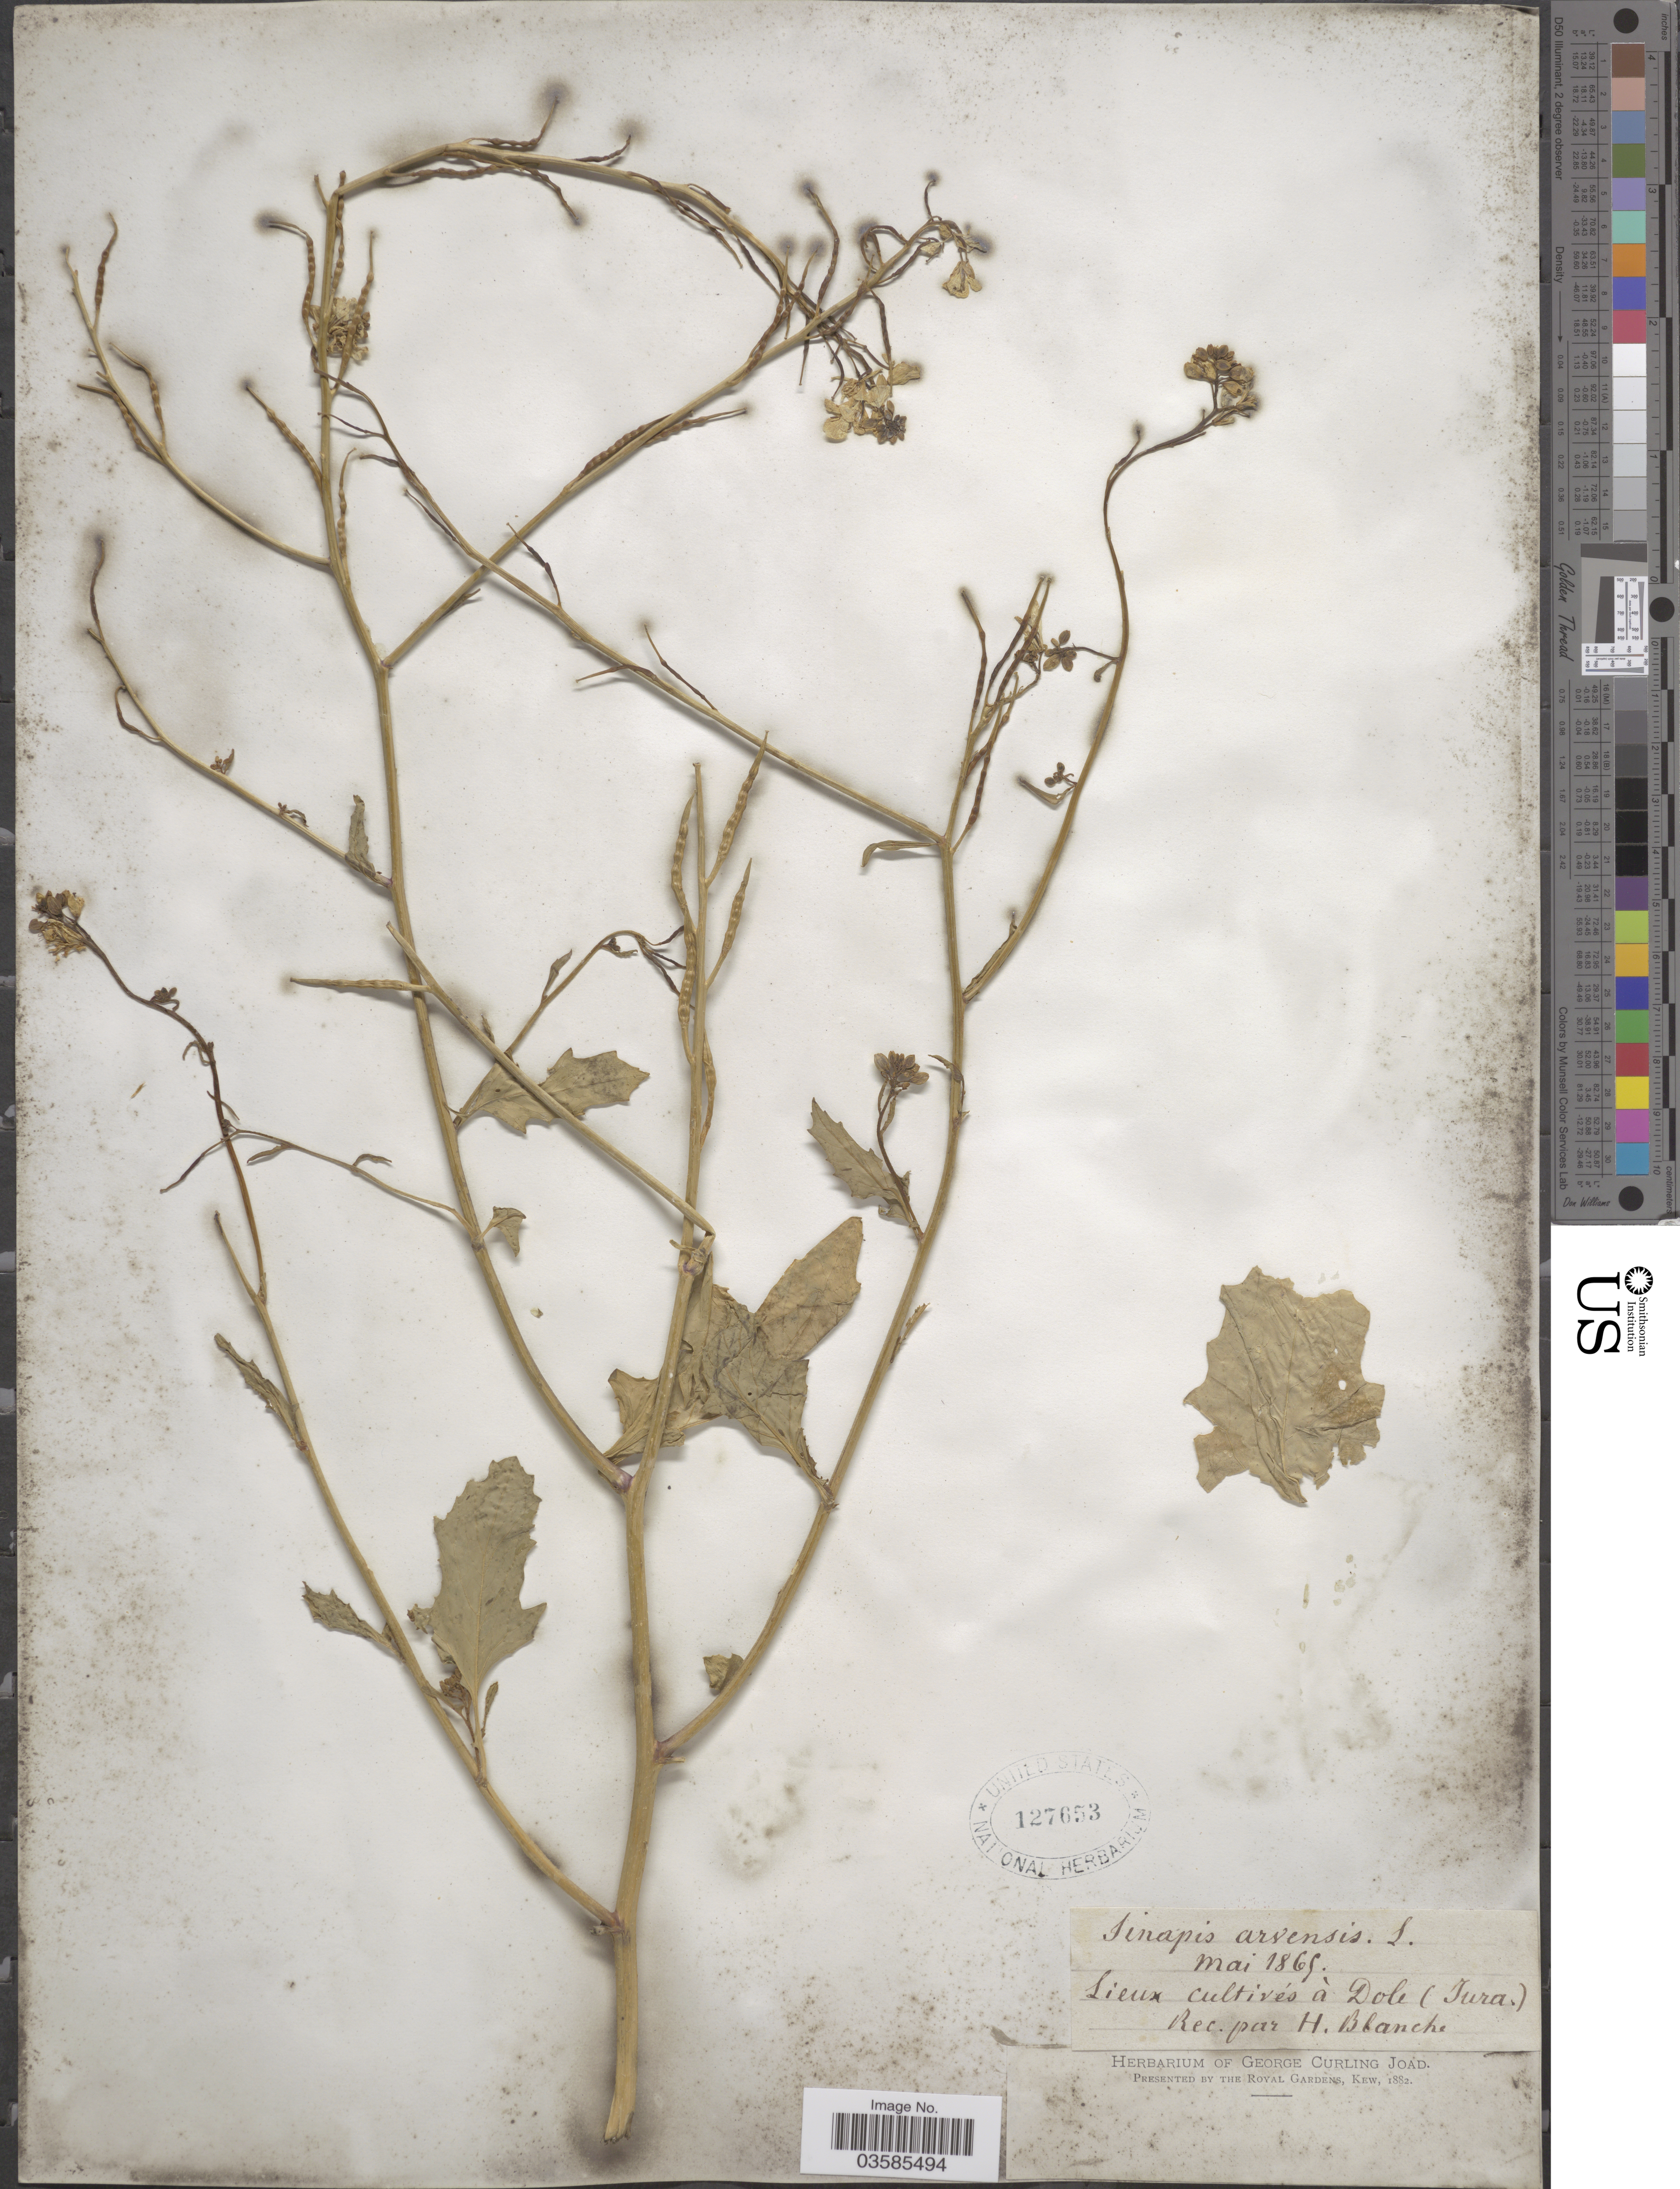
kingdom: Plantae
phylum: Tracheophyta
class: Magnoliopsida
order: Brassicales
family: Brassicaceae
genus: Brassica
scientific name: Brassica arvensis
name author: L.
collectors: H. Blanche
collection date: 1865-05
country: France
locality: Lieux cultives a Dole (Jura).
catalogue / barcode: US 127653